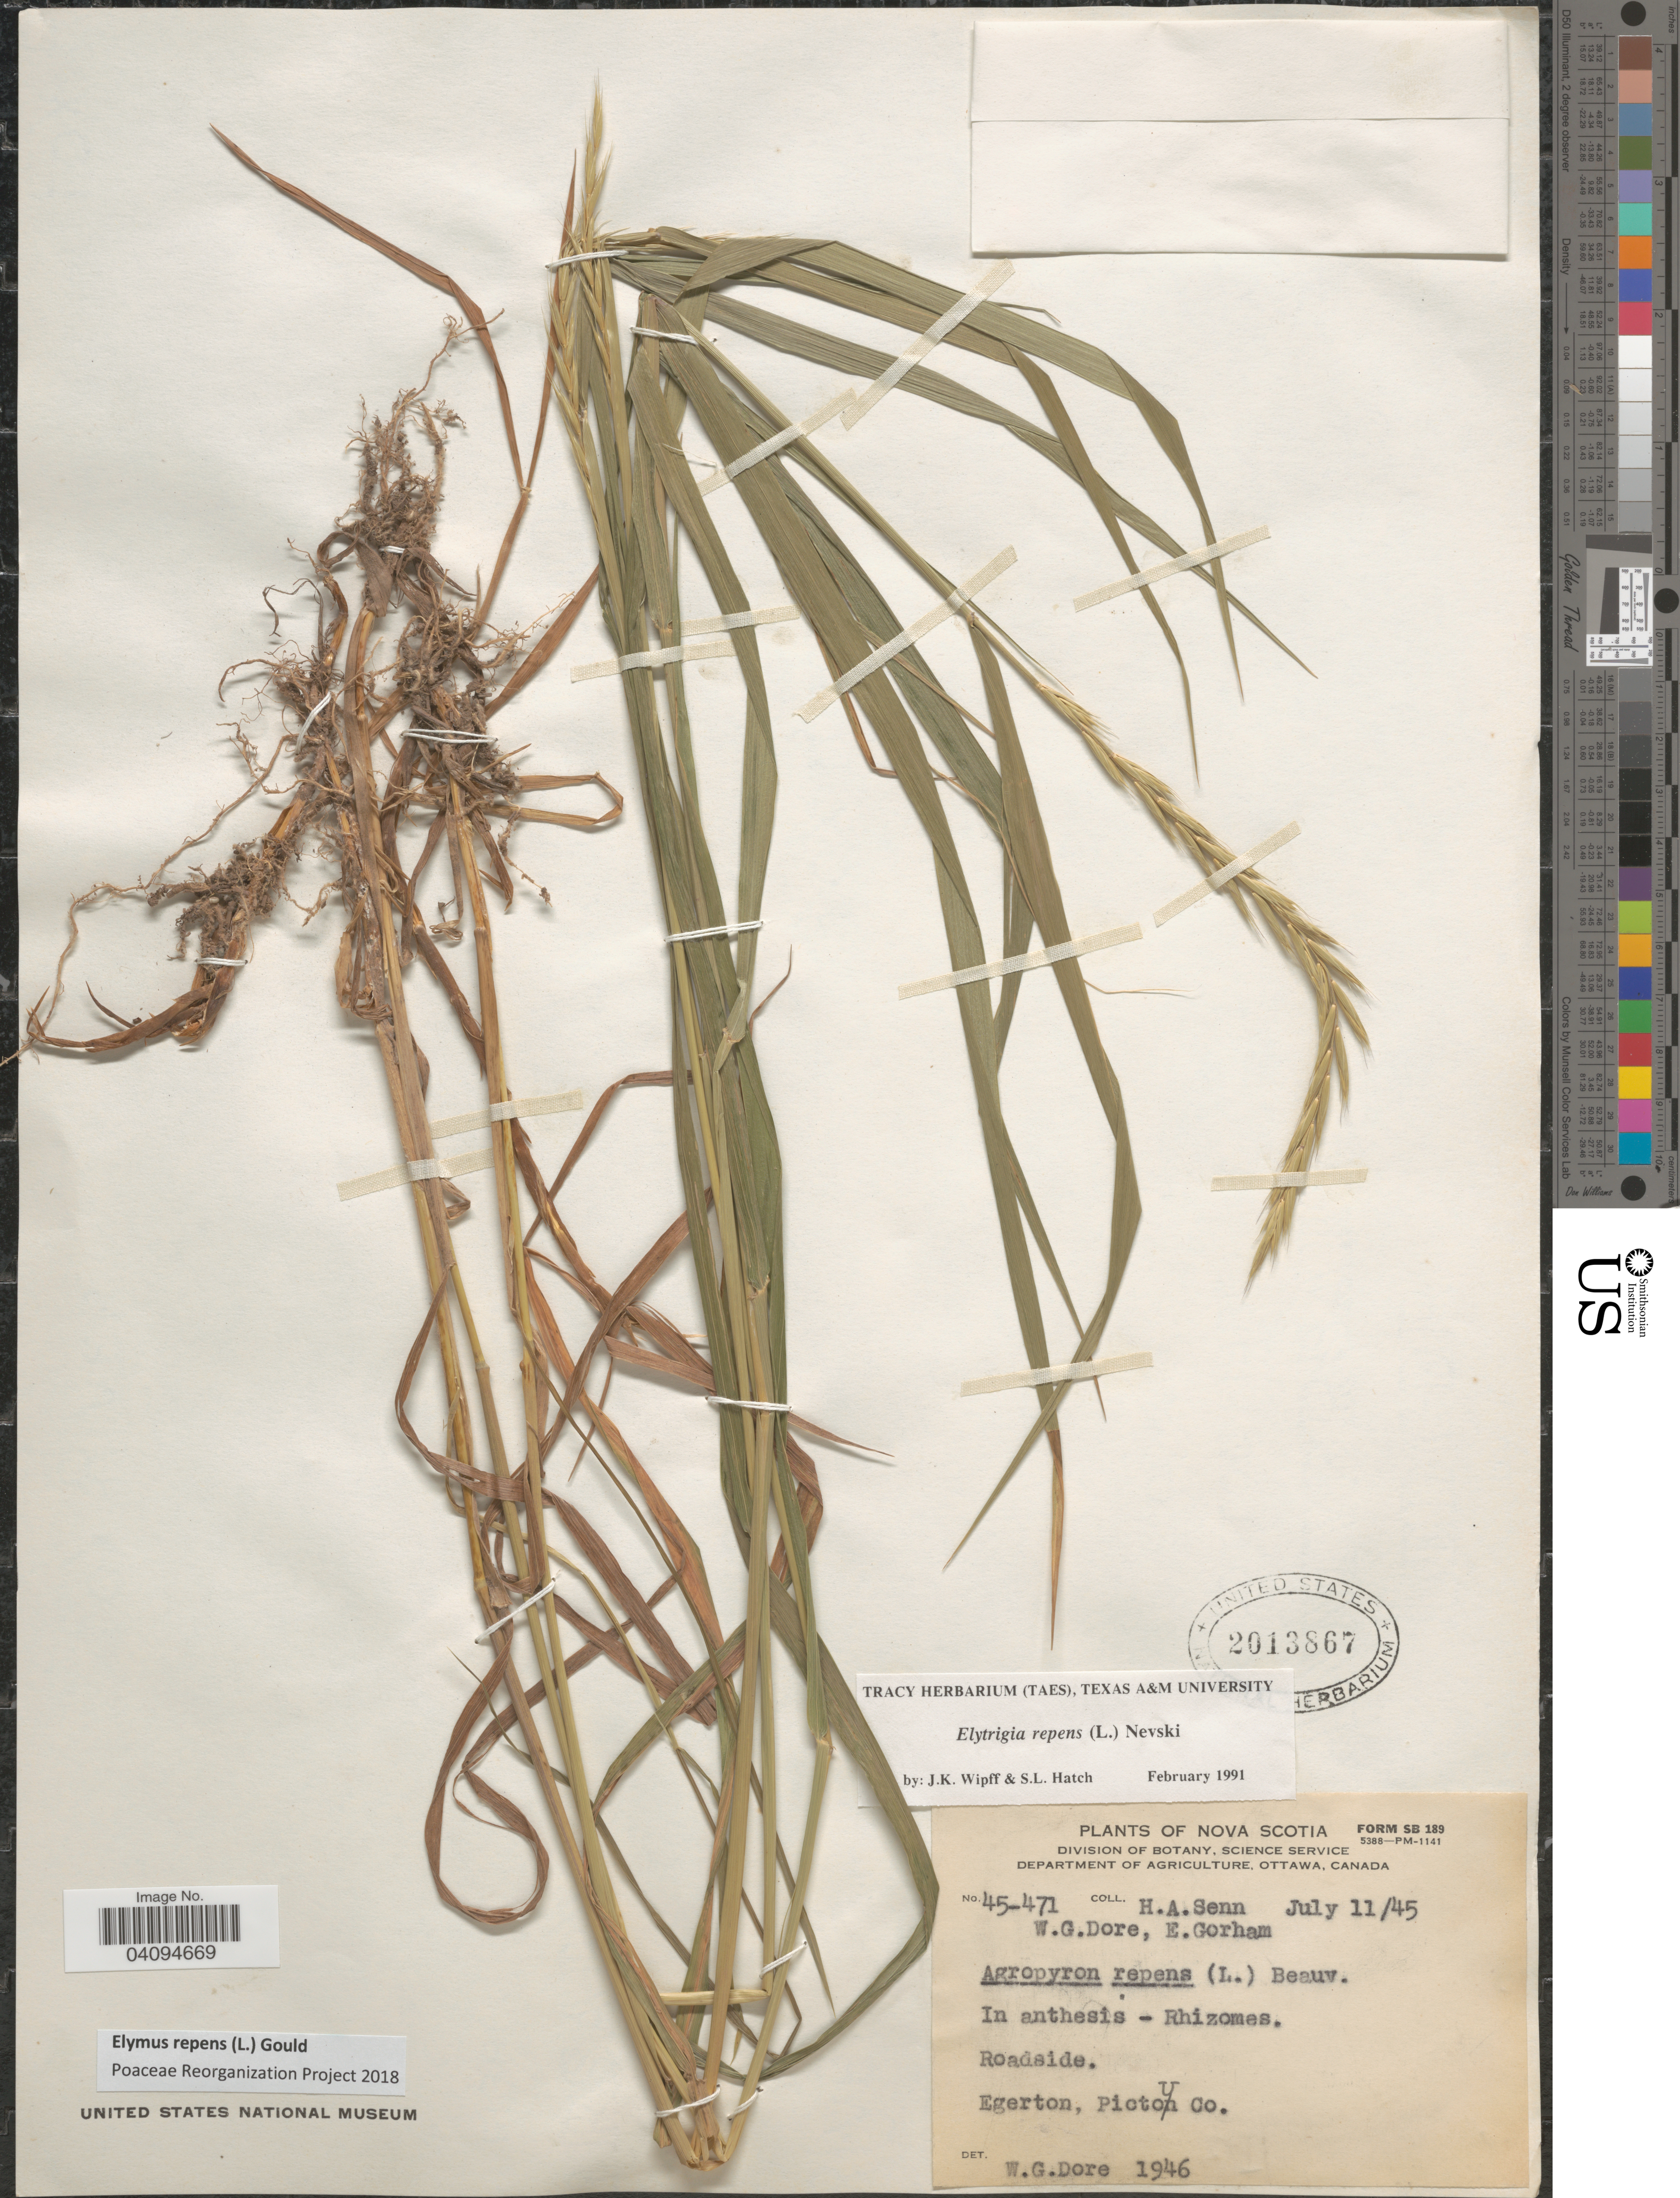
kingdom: Plantae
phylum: Tracheophyta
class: Liliopsida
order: Poales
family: Poaceae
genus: Elymus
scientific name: Elymus repens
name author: (L.) Gould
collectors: H. Senn, W. Dore & E. Gorham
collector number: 45-471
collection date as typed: Transcribed d/m/y: 11/7/45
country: Canada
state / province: Nova Scotia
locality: Egerton, Pictou Co.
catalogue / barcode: US 2013867